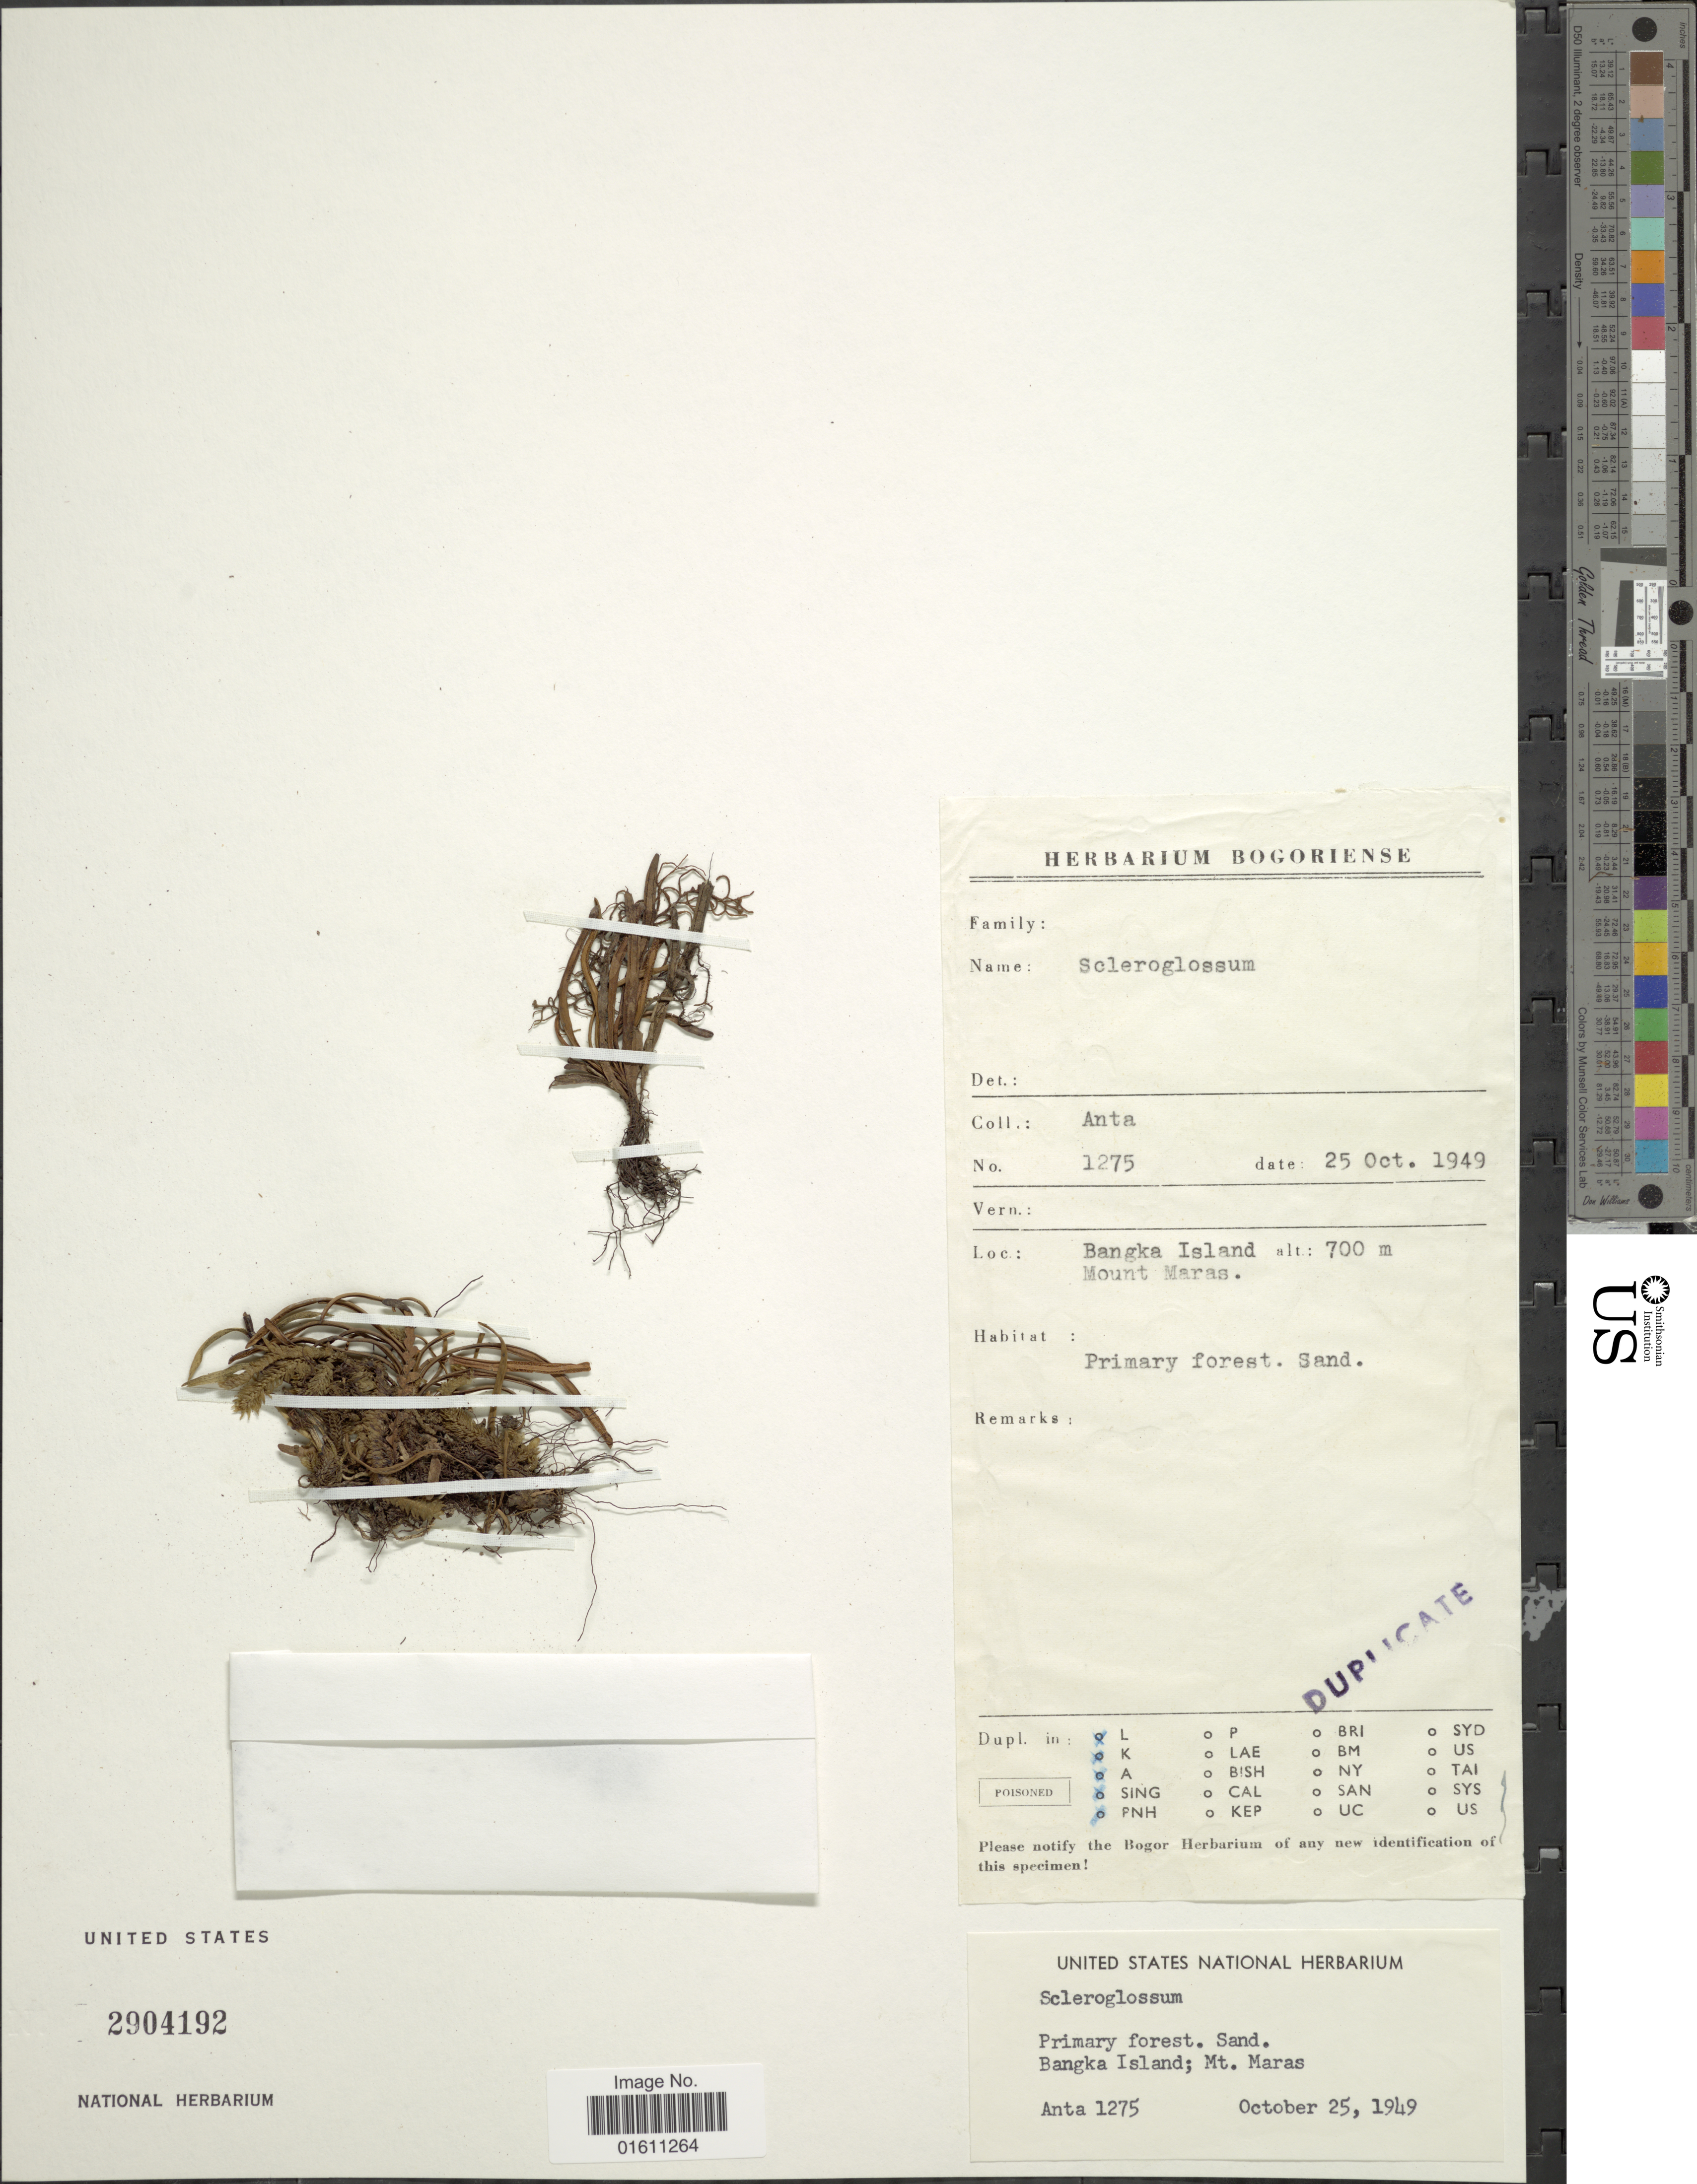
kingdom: Plantae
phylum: Tracheophyta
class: Polypodiopsida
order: Polypodiales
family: Polypodiaceae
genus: Scleroglossum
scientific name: Scleroglossum pusillum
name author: (Blume) Alderw.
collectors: Anta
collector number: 1275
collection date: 1949-10-25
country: Indonesia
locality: Bangka Island, Mount Maras.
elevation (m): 700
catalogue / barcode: US 2904192